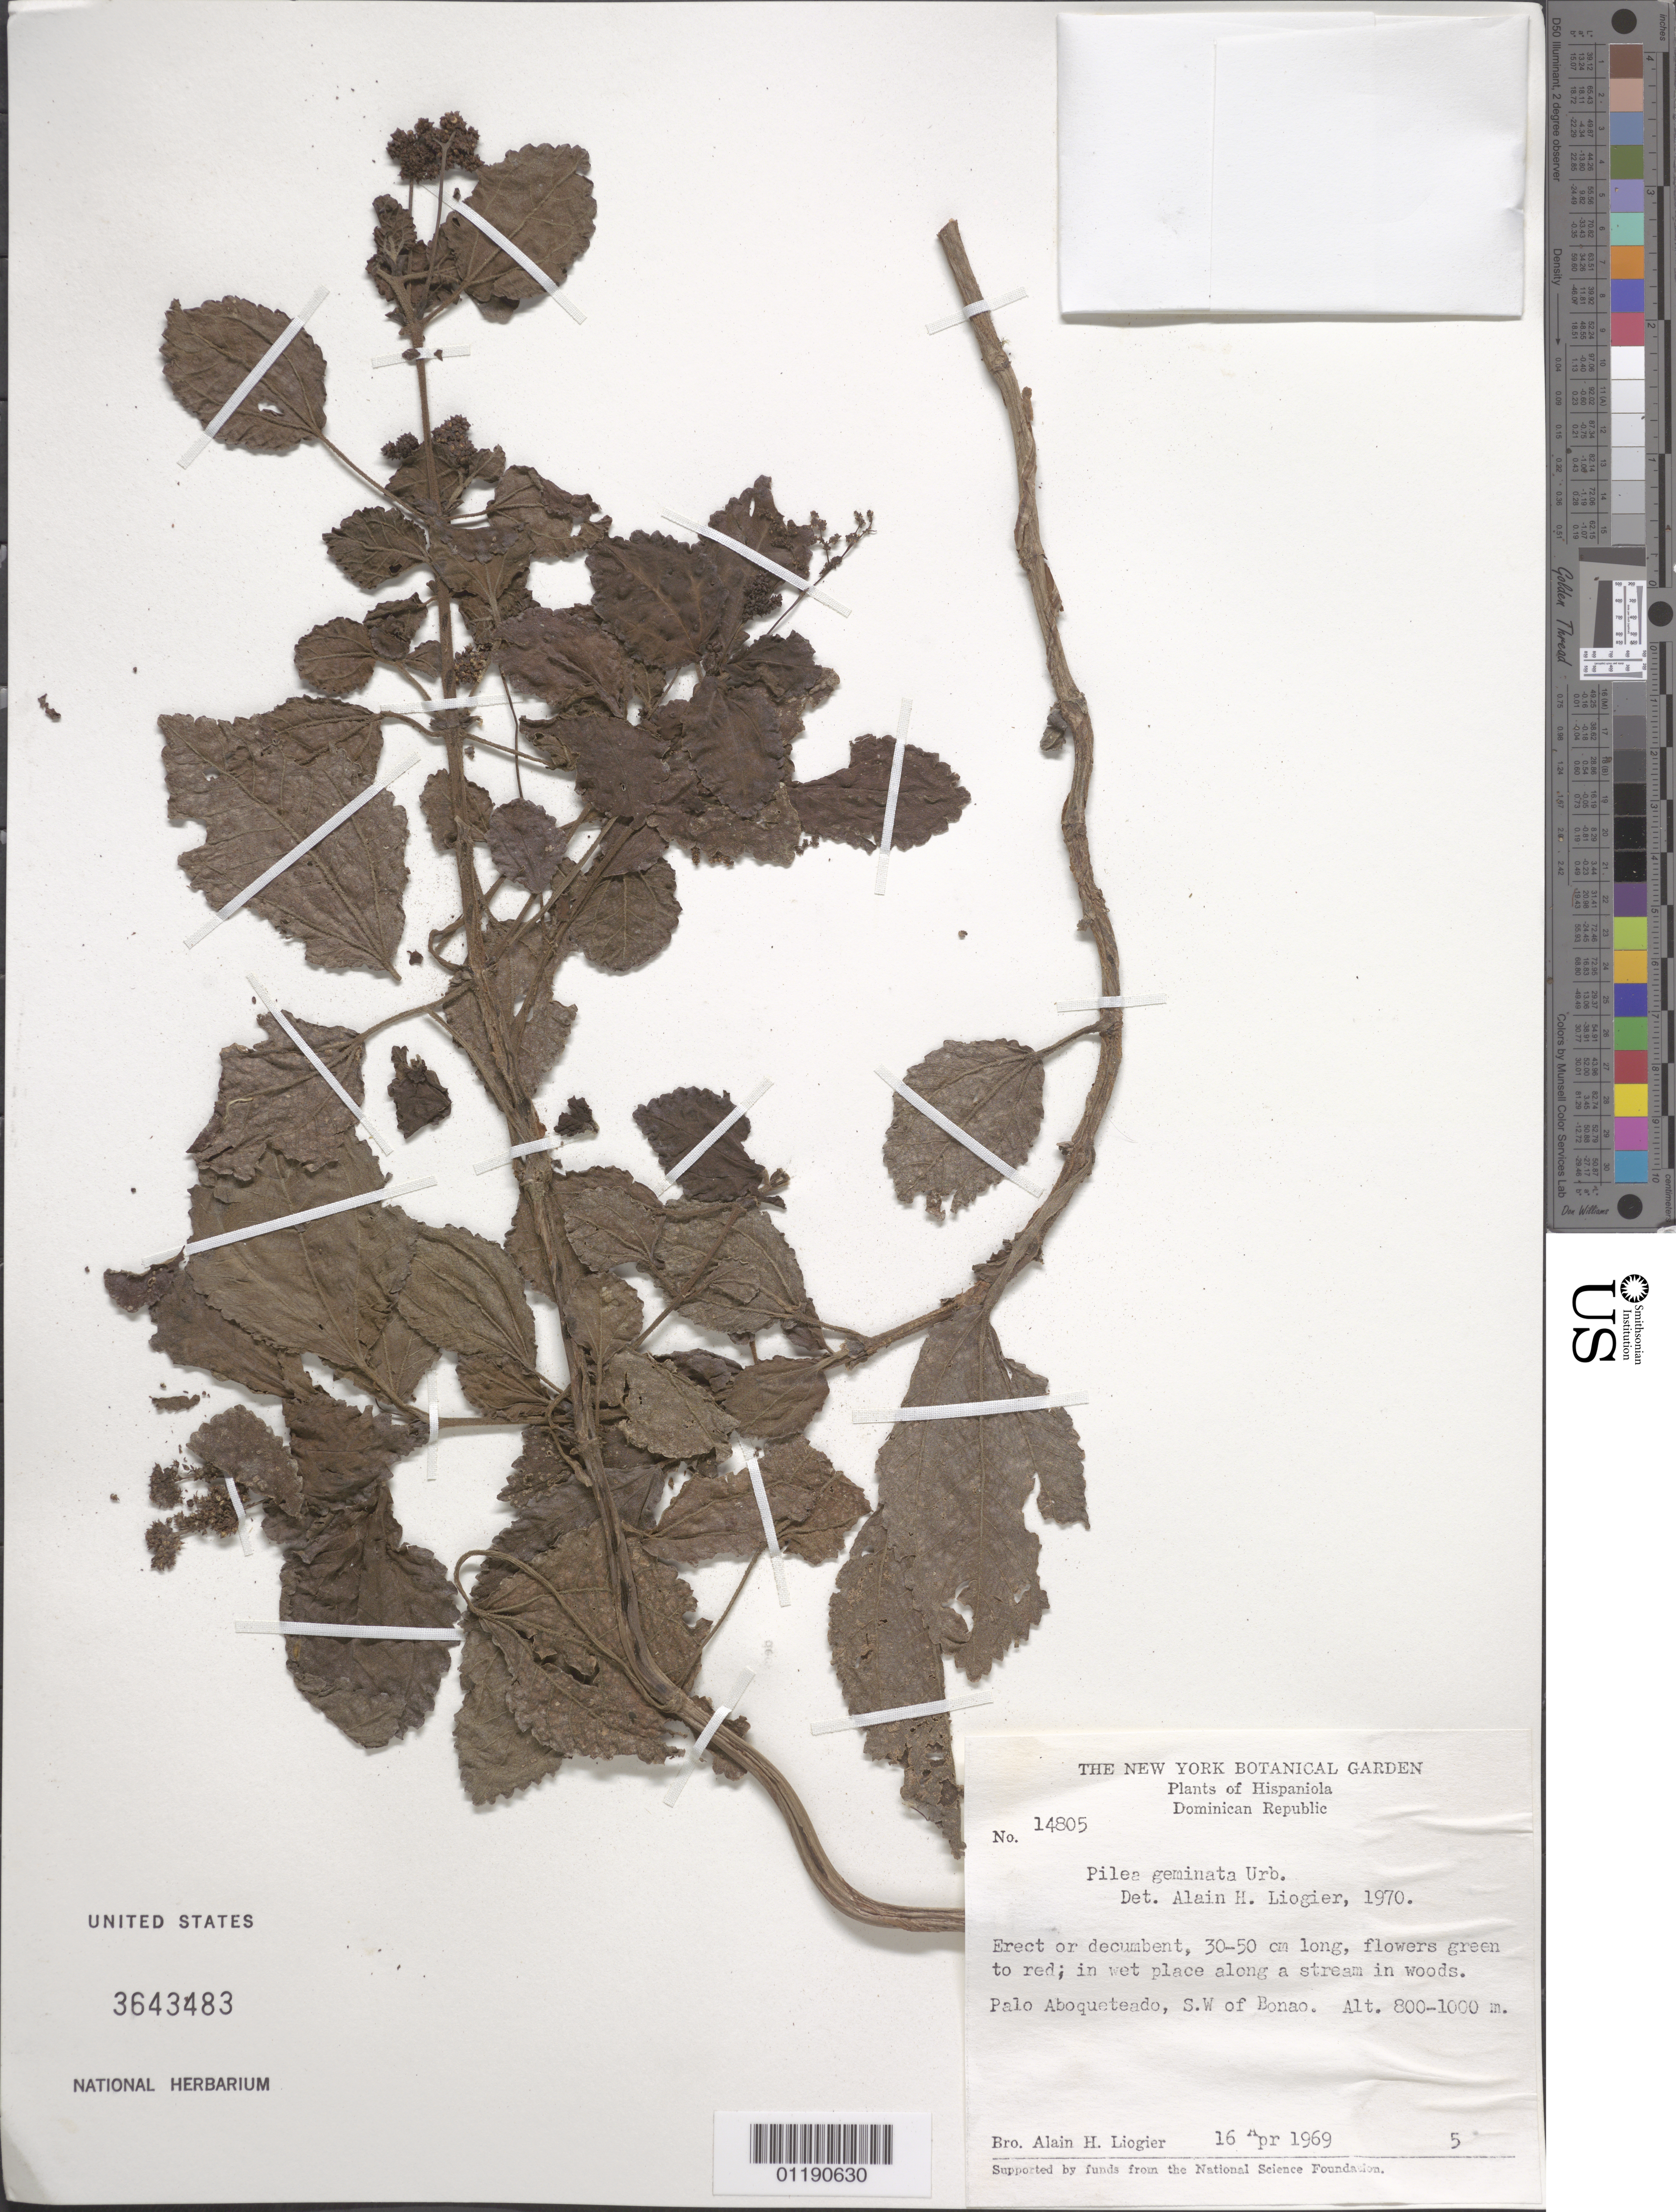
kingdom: Plantae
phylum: Tracheophyta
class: Magnoliopsida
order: Rosales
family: Urticaceae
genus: Pilea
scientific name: Pilea geminata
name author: Urb.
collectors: A. H. Liogier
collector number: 14805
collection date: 1969-04-16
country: Dominican Republic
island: Hispaniola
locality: Palo Aboqueteado, SW of Bonao.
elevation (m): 800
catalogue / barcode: US 3643483